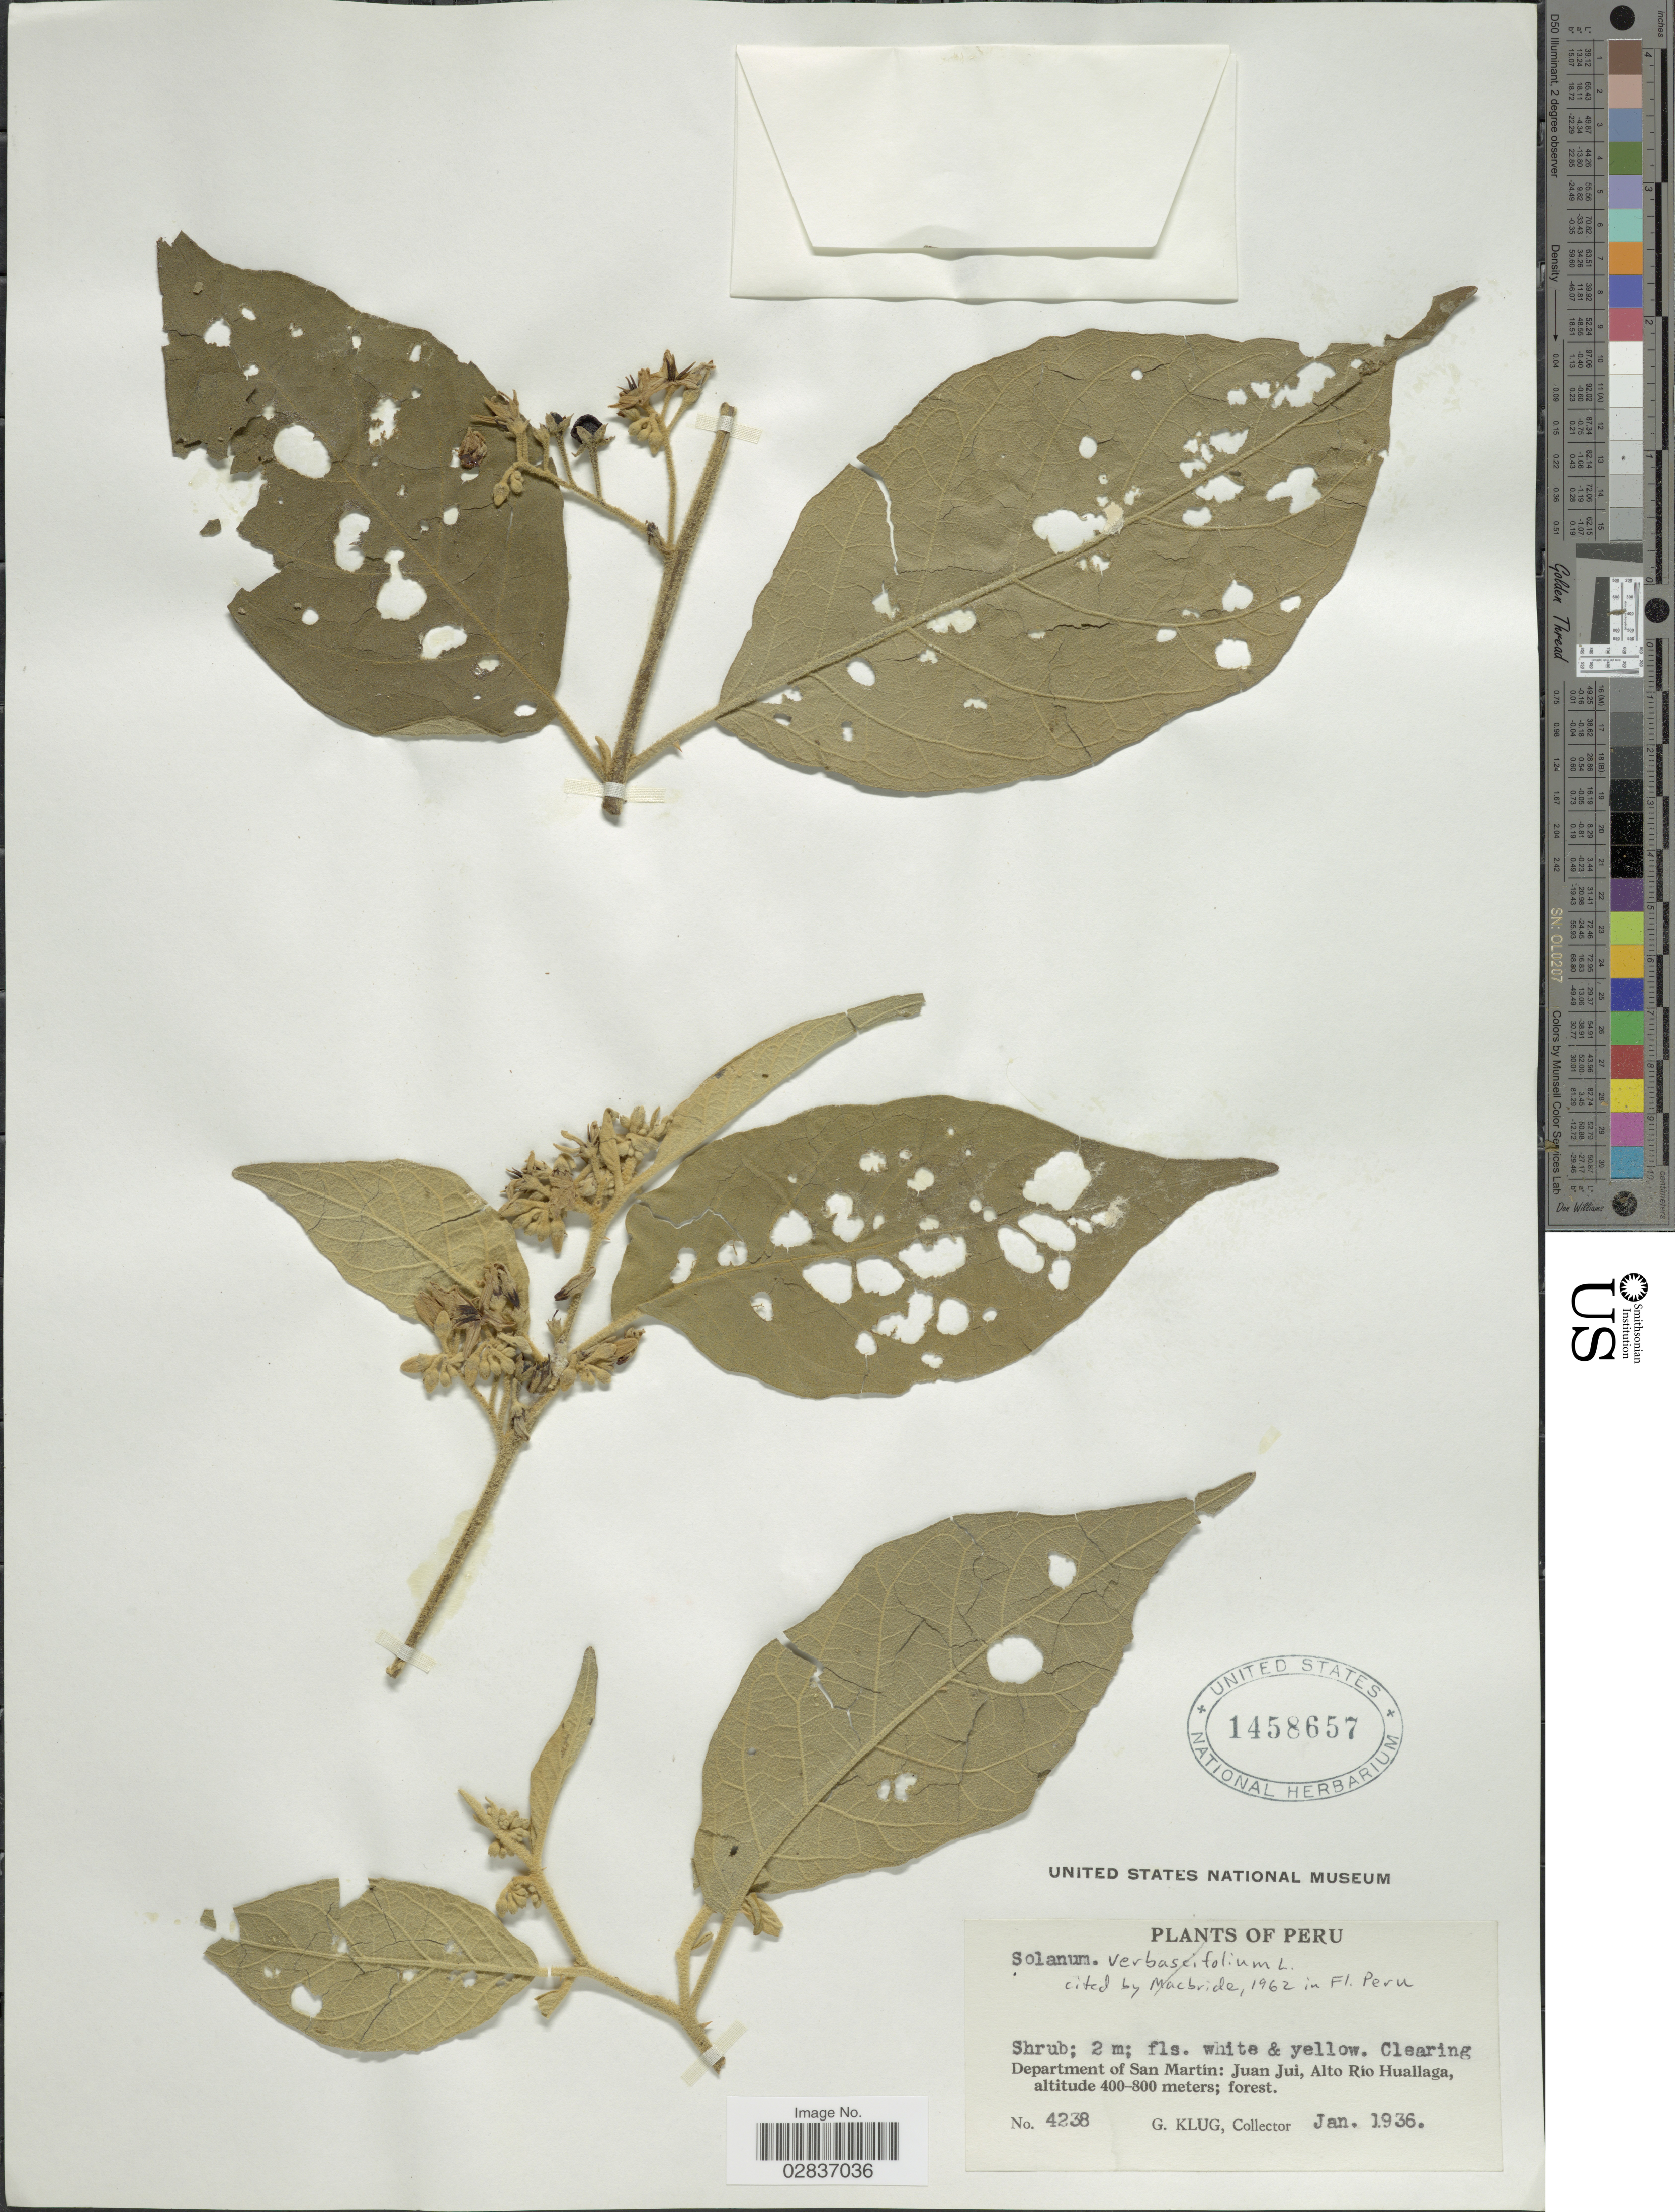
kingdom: Plantae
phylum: Tracheophyta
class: Magnoliopsida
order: Solanales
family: Solanaceae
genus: Solanum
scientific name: Solanum ovalifolium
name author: Dunal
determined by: Knapp, S. D.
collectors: G. Klug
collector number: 4238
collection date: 1936-01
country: Peru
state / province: San Martín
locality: Department of San Martin: Juan Jui, Alto Río Huallaga.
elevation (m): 400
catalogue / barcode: US 1458657